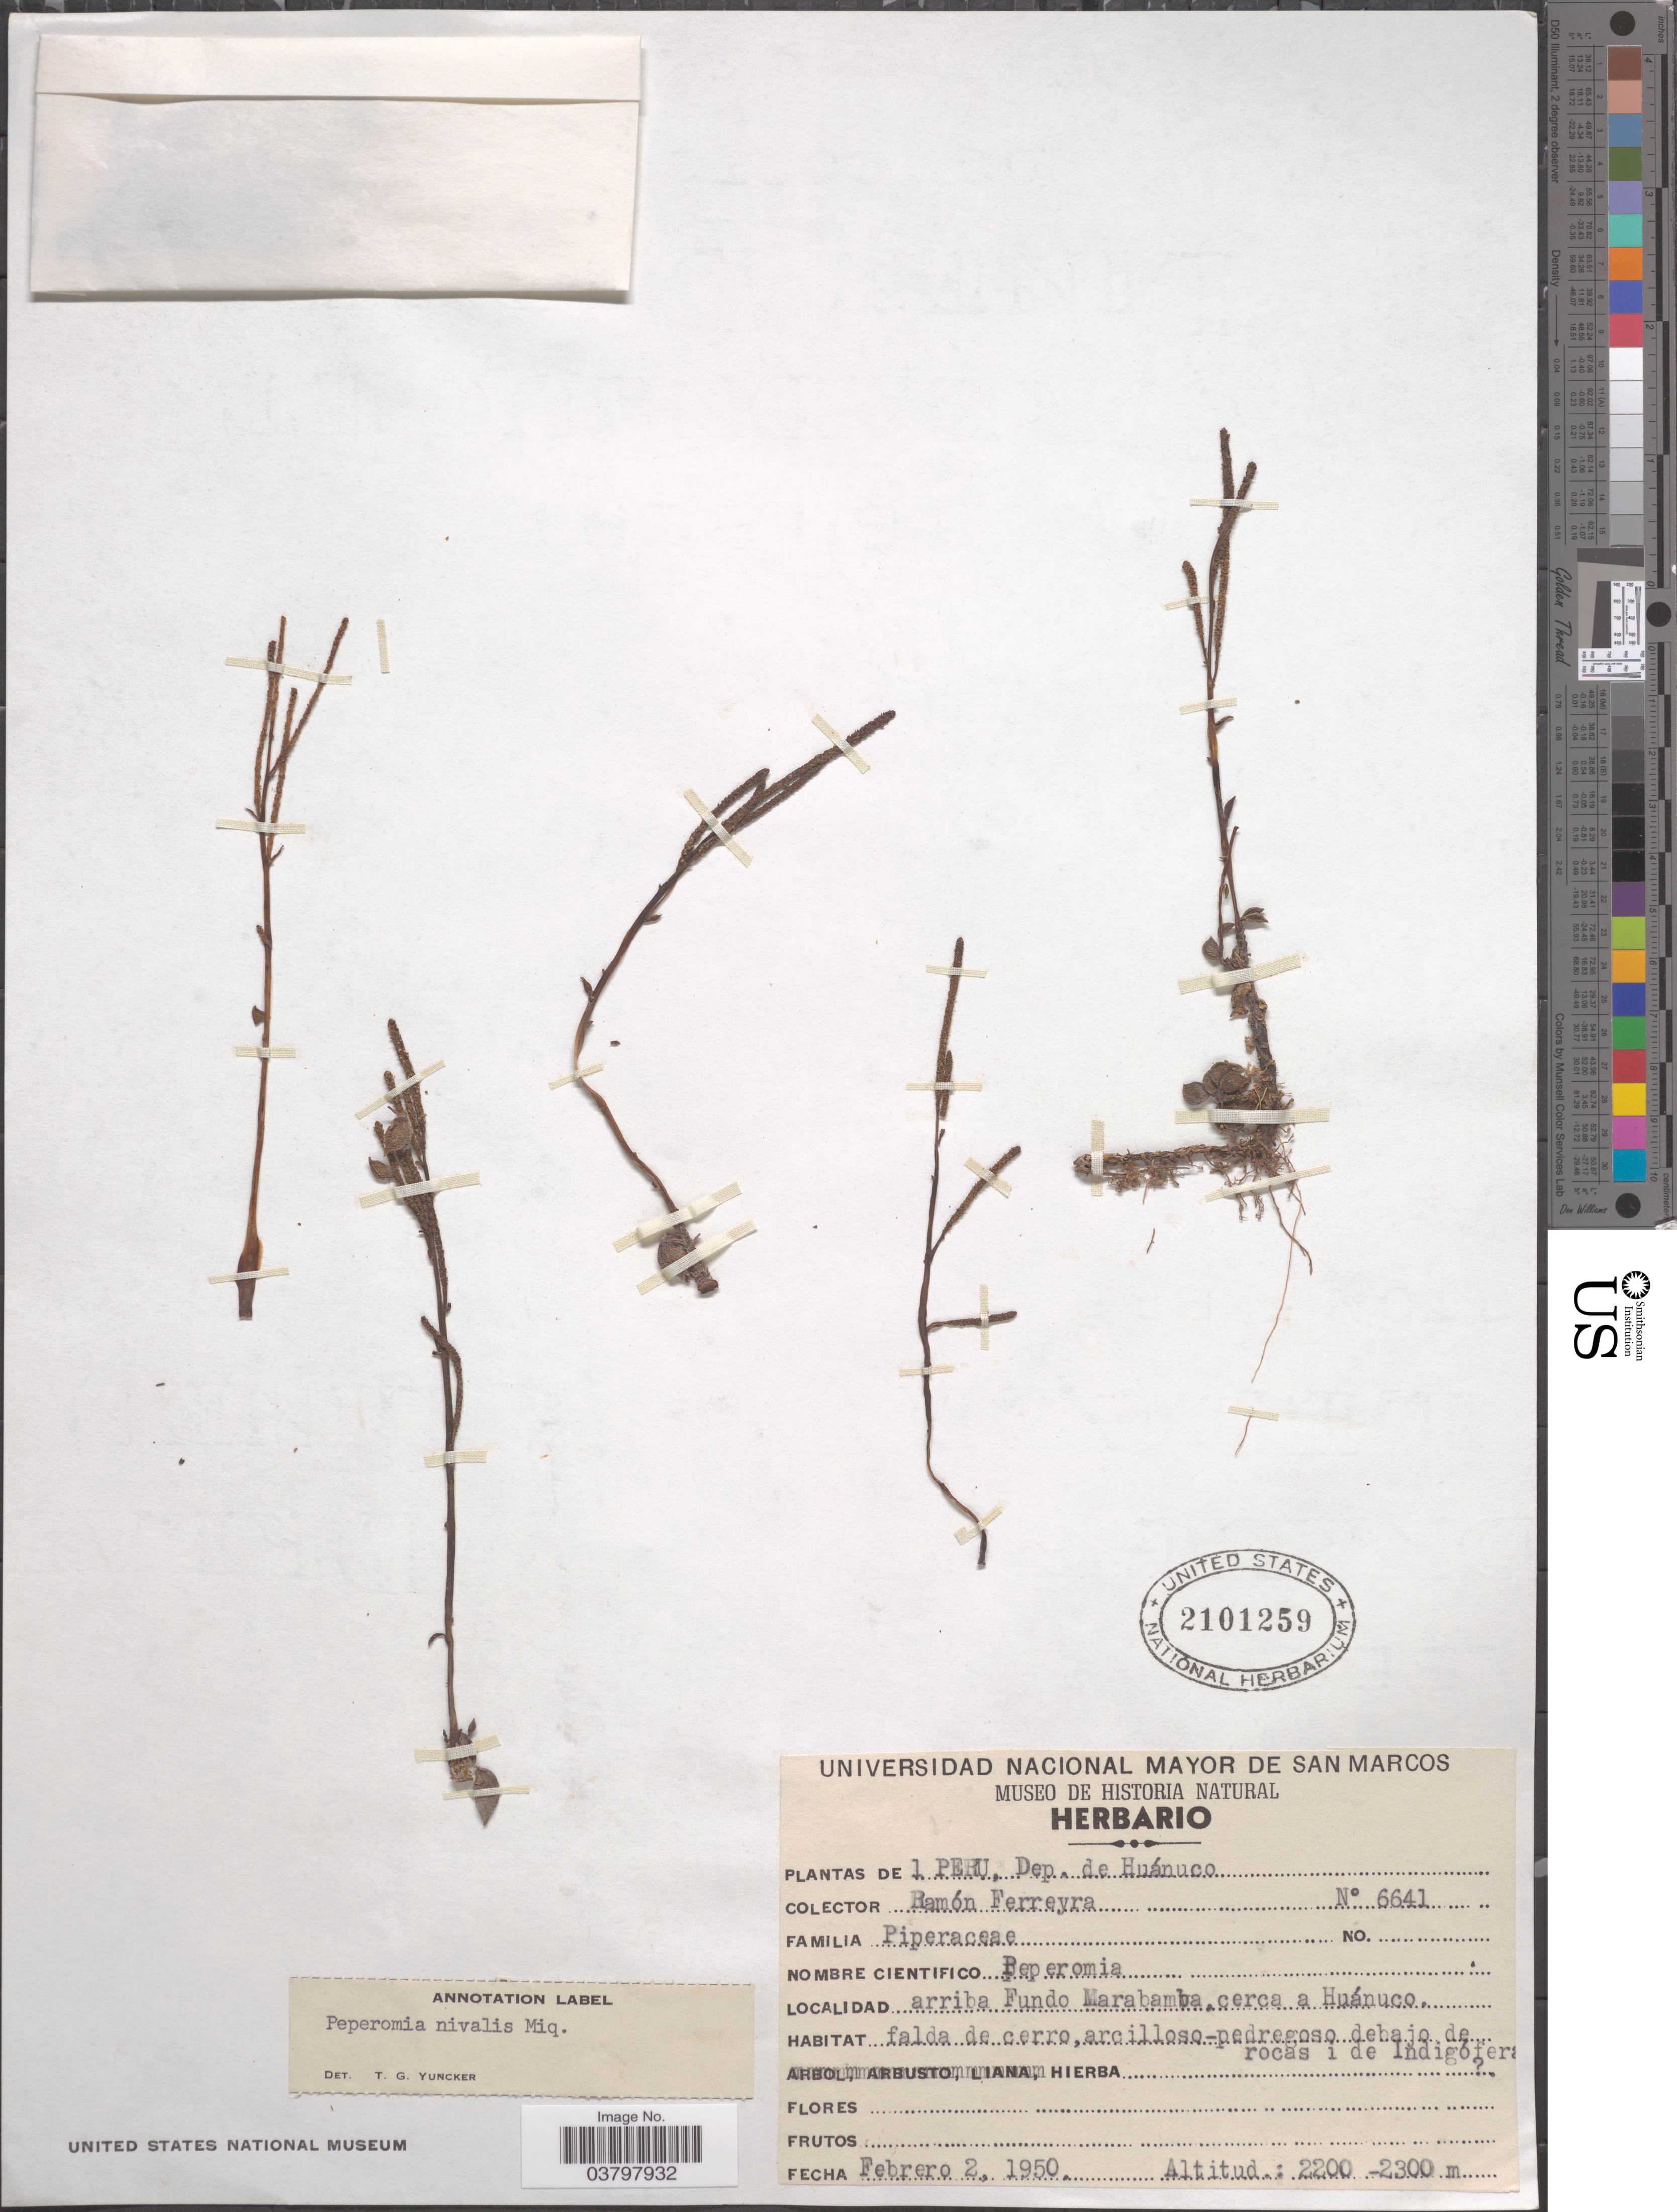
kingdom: Plantae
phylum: Tracheophyta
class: Magnoliopsida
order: Piperales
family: Piperaceae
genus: Peperomia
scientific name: Peperomia mitoensis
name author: Pino & Samain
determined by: Pino, Guillermo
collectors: R. A. Ferreyra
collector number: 6641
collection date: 1950-02-02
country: Peru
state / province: Huánuco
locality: Dep. de Huánuco. Arriba Fundo Marabamba, cerca a Huánuco.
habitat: falda de cerro, arcilloso-pedregosos debajo de rocas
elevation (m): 2200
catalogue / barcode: US 2101259